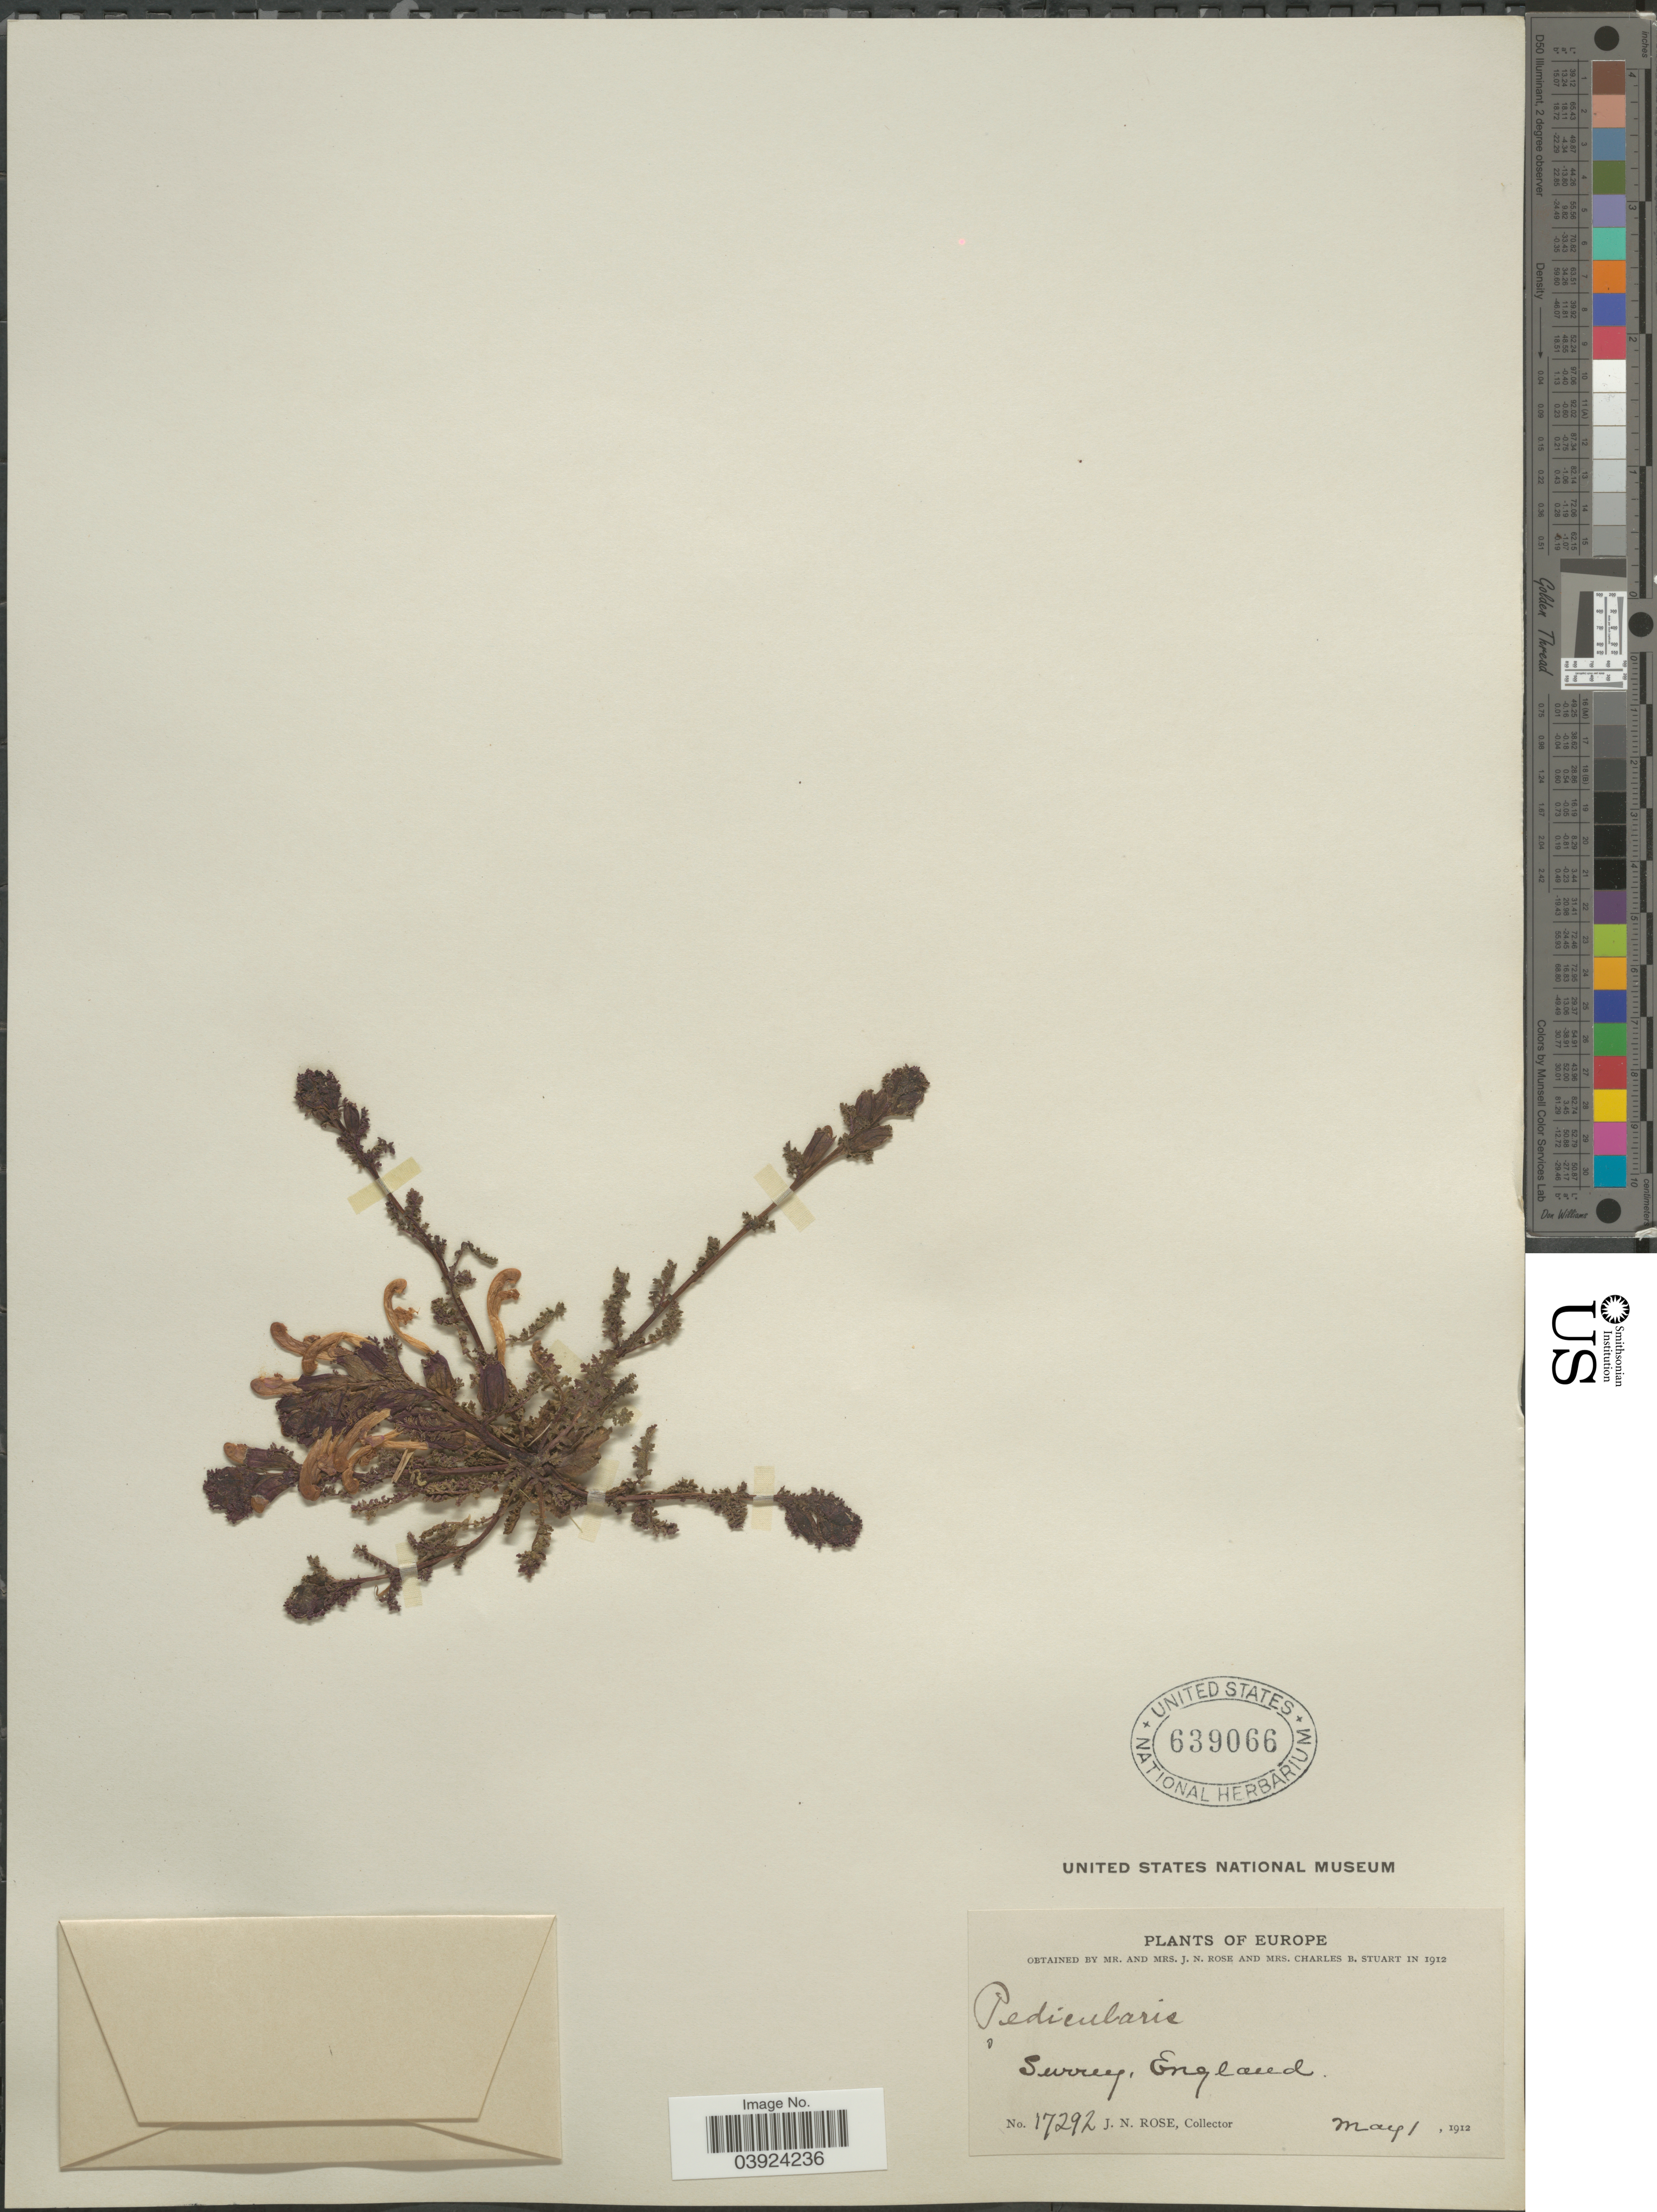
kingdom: Plantae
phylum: Tracheophyta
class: Magnoliopsida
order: Lamiales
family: Orobanchaceae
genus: Pedicularis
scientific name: Pedicularis sp.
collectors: J. N. Rose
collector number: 17292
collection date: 1912-05-01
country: United Kingdom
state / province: England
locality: Surrey.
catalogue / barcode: US 639066